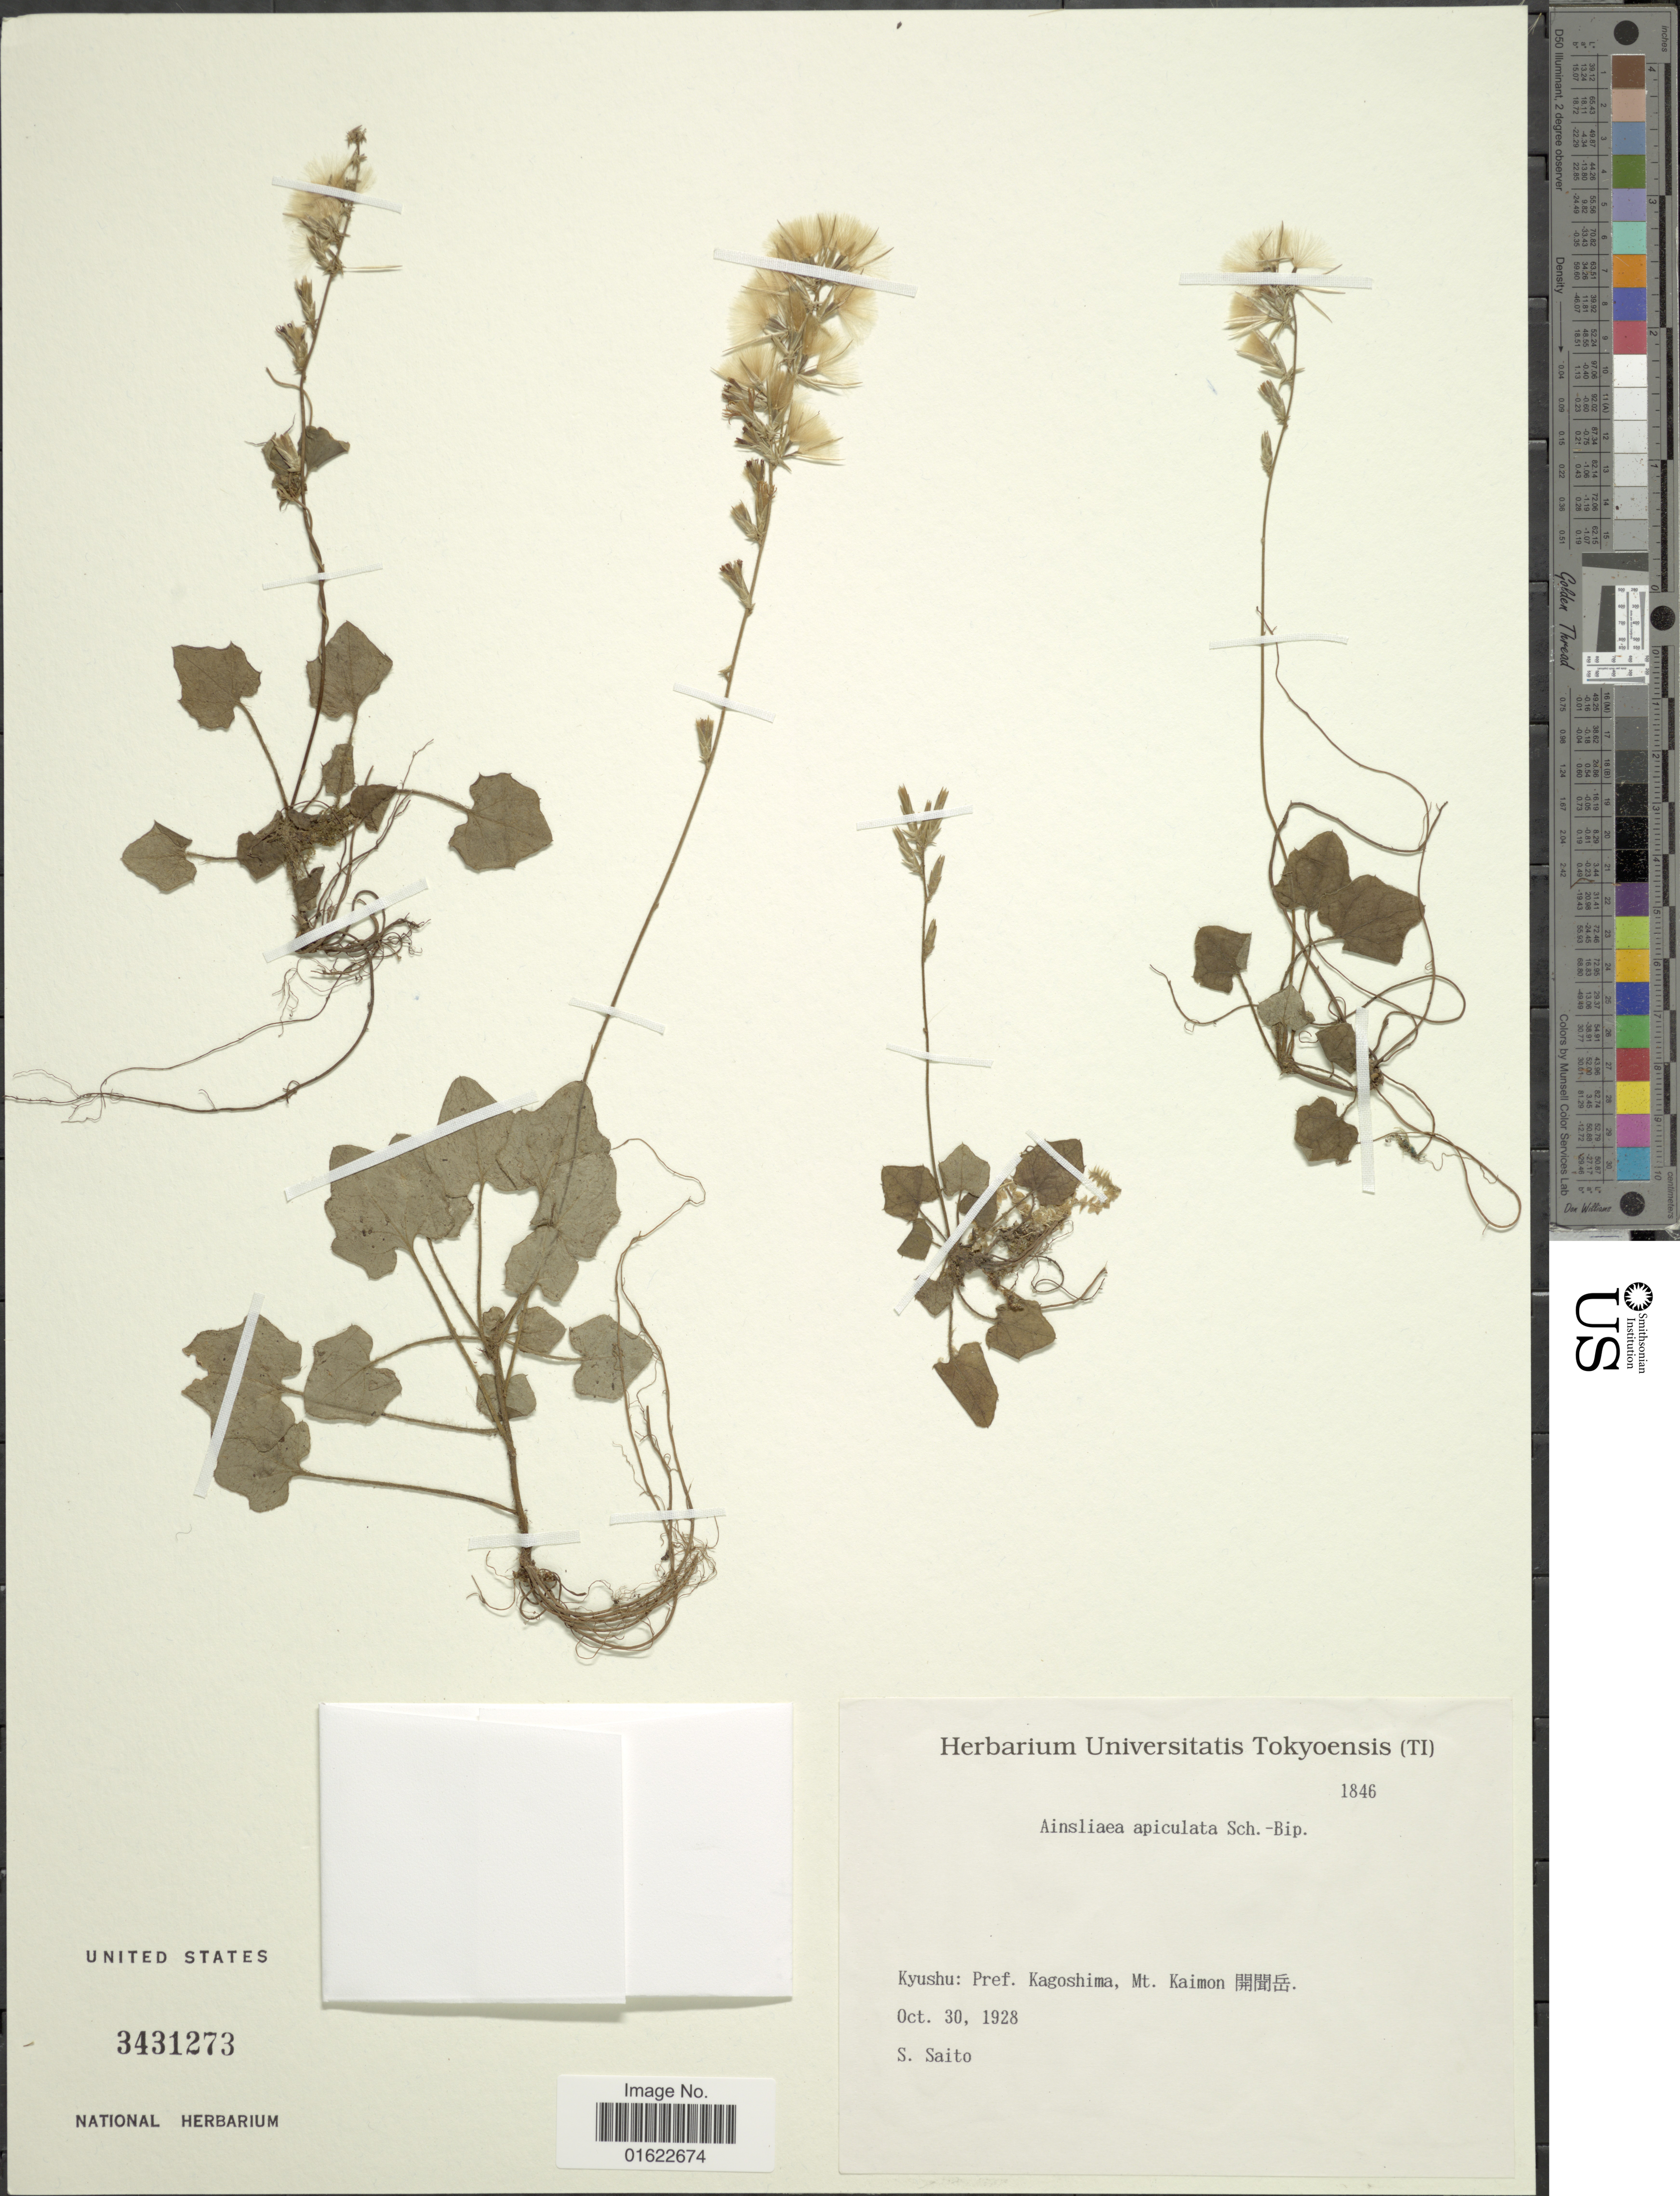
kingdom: Plantae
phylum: Tracheophyta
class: Magnoliopsida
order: Asterales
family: Asteraceae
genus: Ainsliaea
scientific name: Ainsliaea apiculata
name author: Sch. Bip.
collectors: S. Saito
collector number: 1846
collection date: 1928-10-30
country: Japan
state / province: Kagosima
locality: Kyushu, Mt. Kaimon [Foreign script]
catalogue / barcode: US 3431273